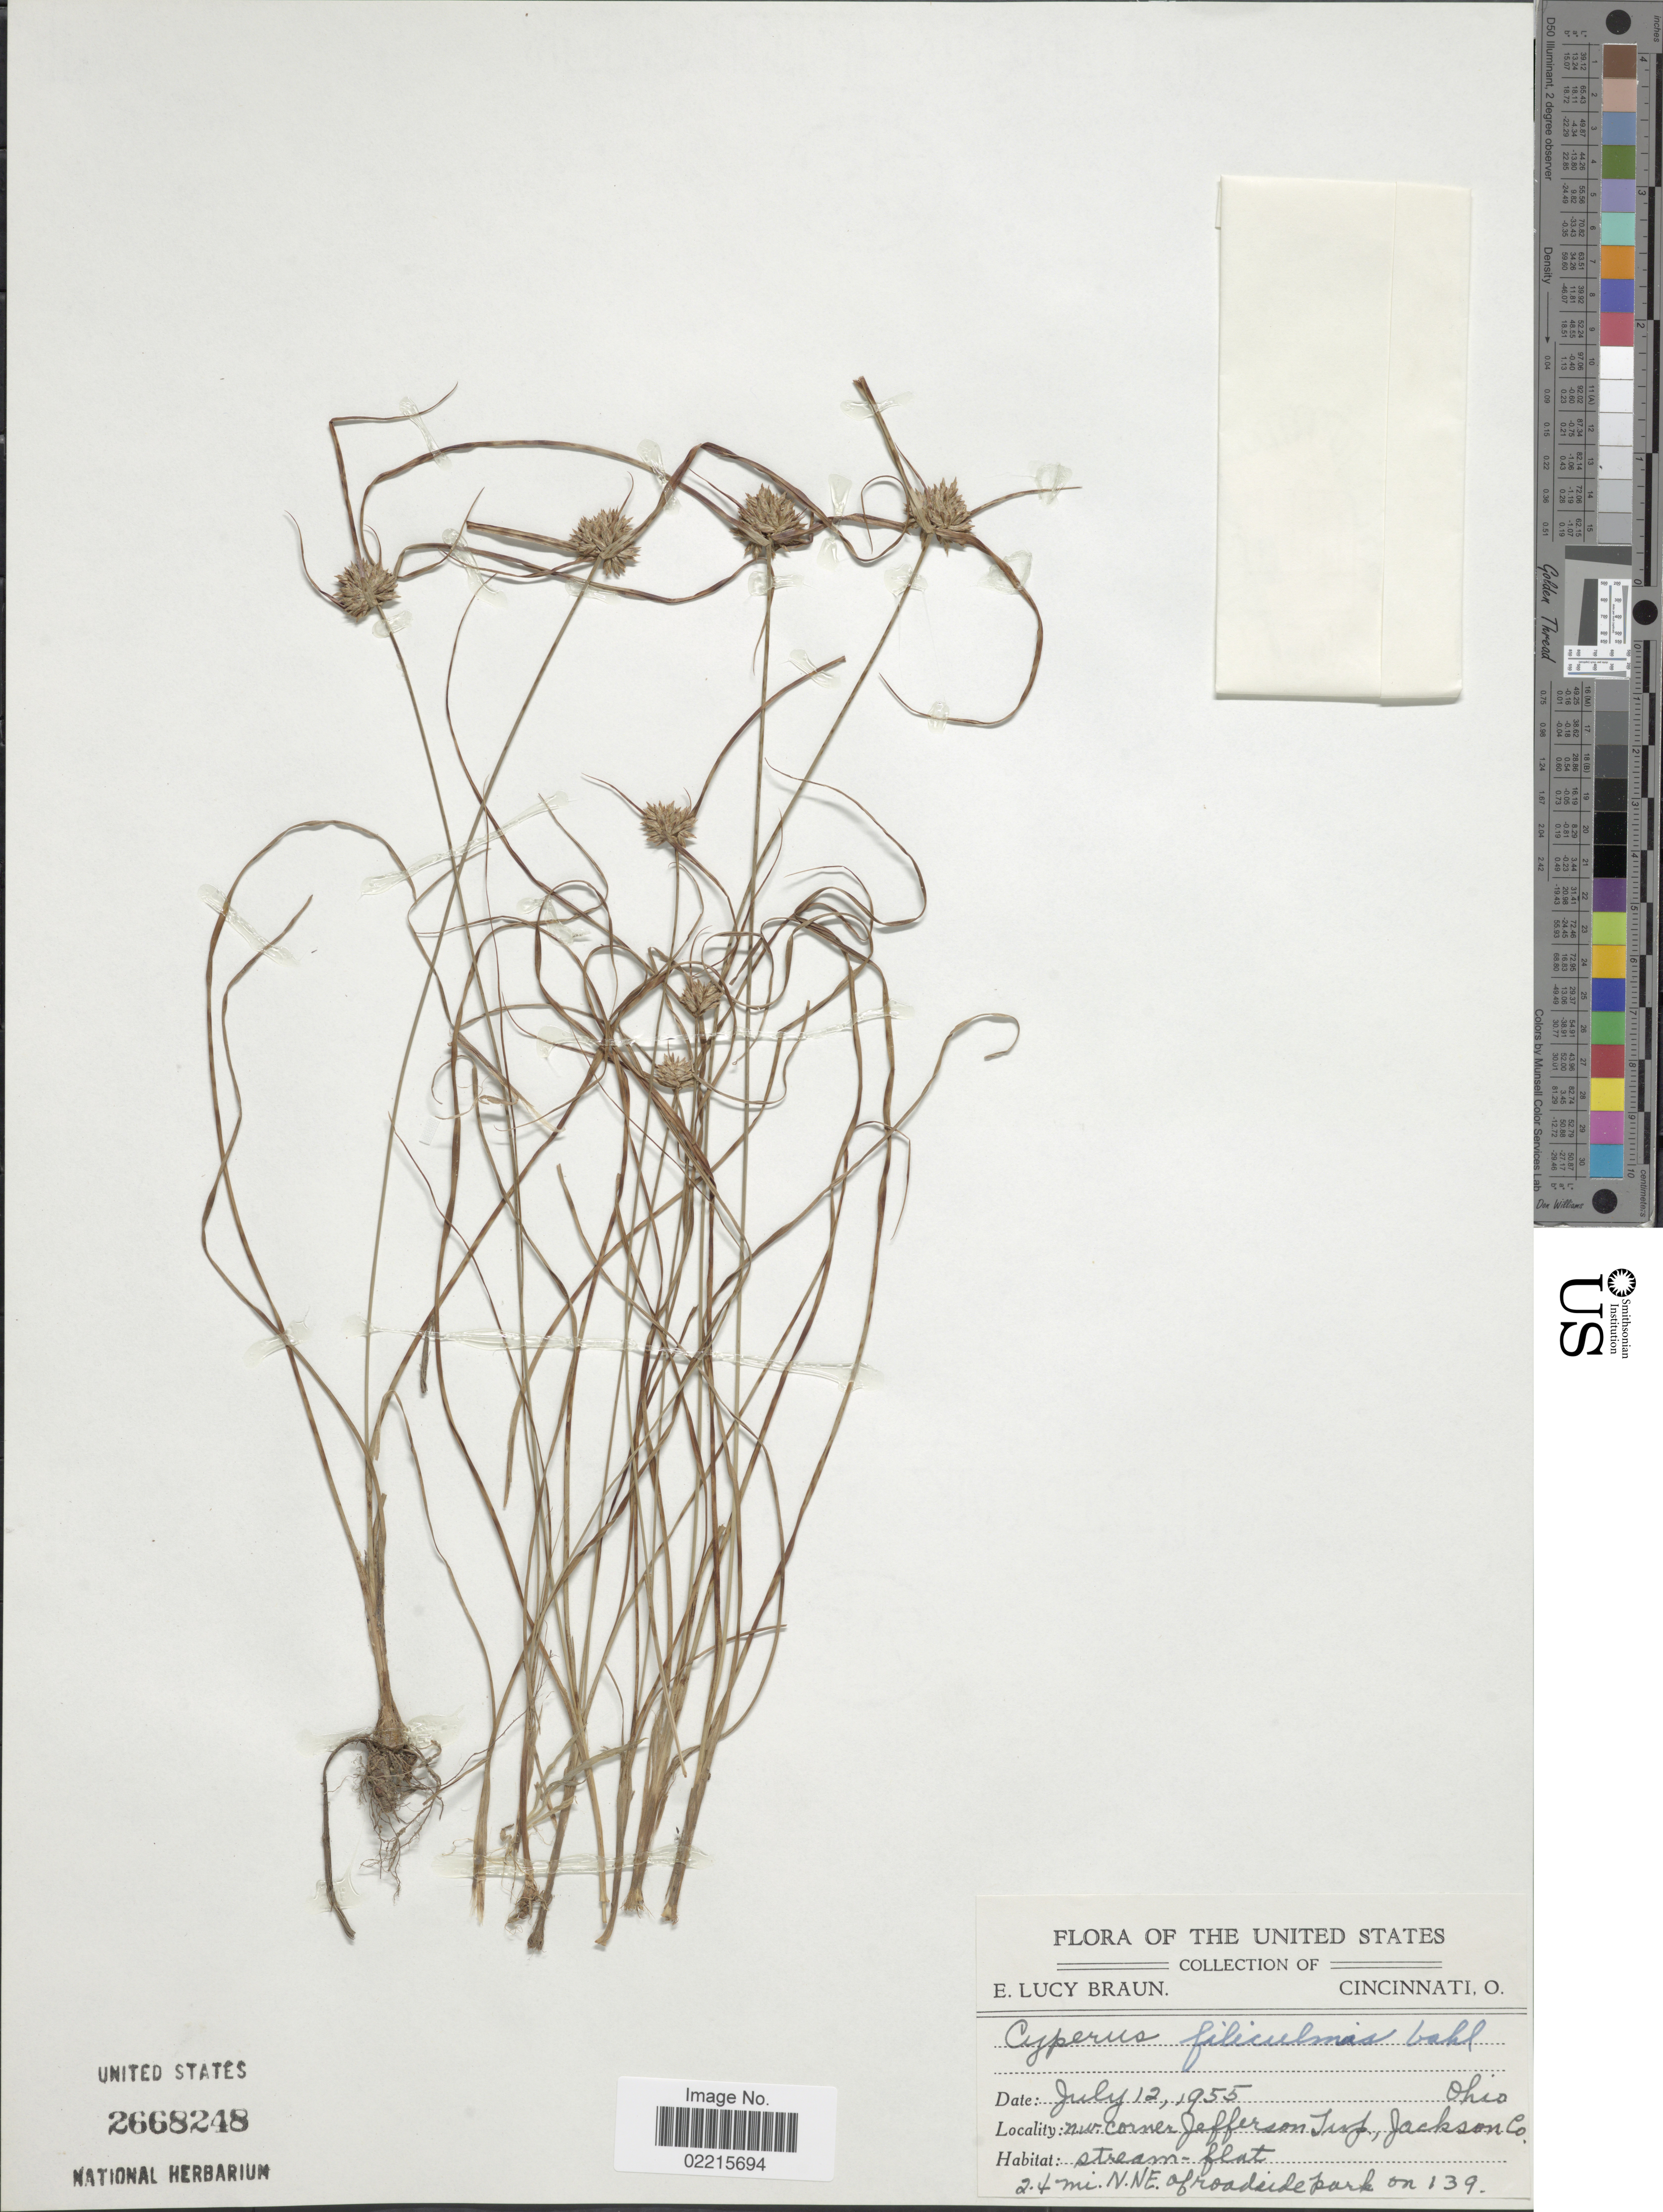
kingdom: Plantae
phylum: Tracheophyta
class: Liliopsida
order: Poales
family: Cyperaceae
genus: Cyperus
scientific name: Cyperus filiculmis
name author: Vahl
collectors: E. L. Braun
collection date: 1955-07-12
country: United States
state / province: Ohio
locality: Nw Corner Jefferson Twp., Jackson Co. 2.4 mi. N. NE of roadside park on 139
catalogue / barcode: US 2668248